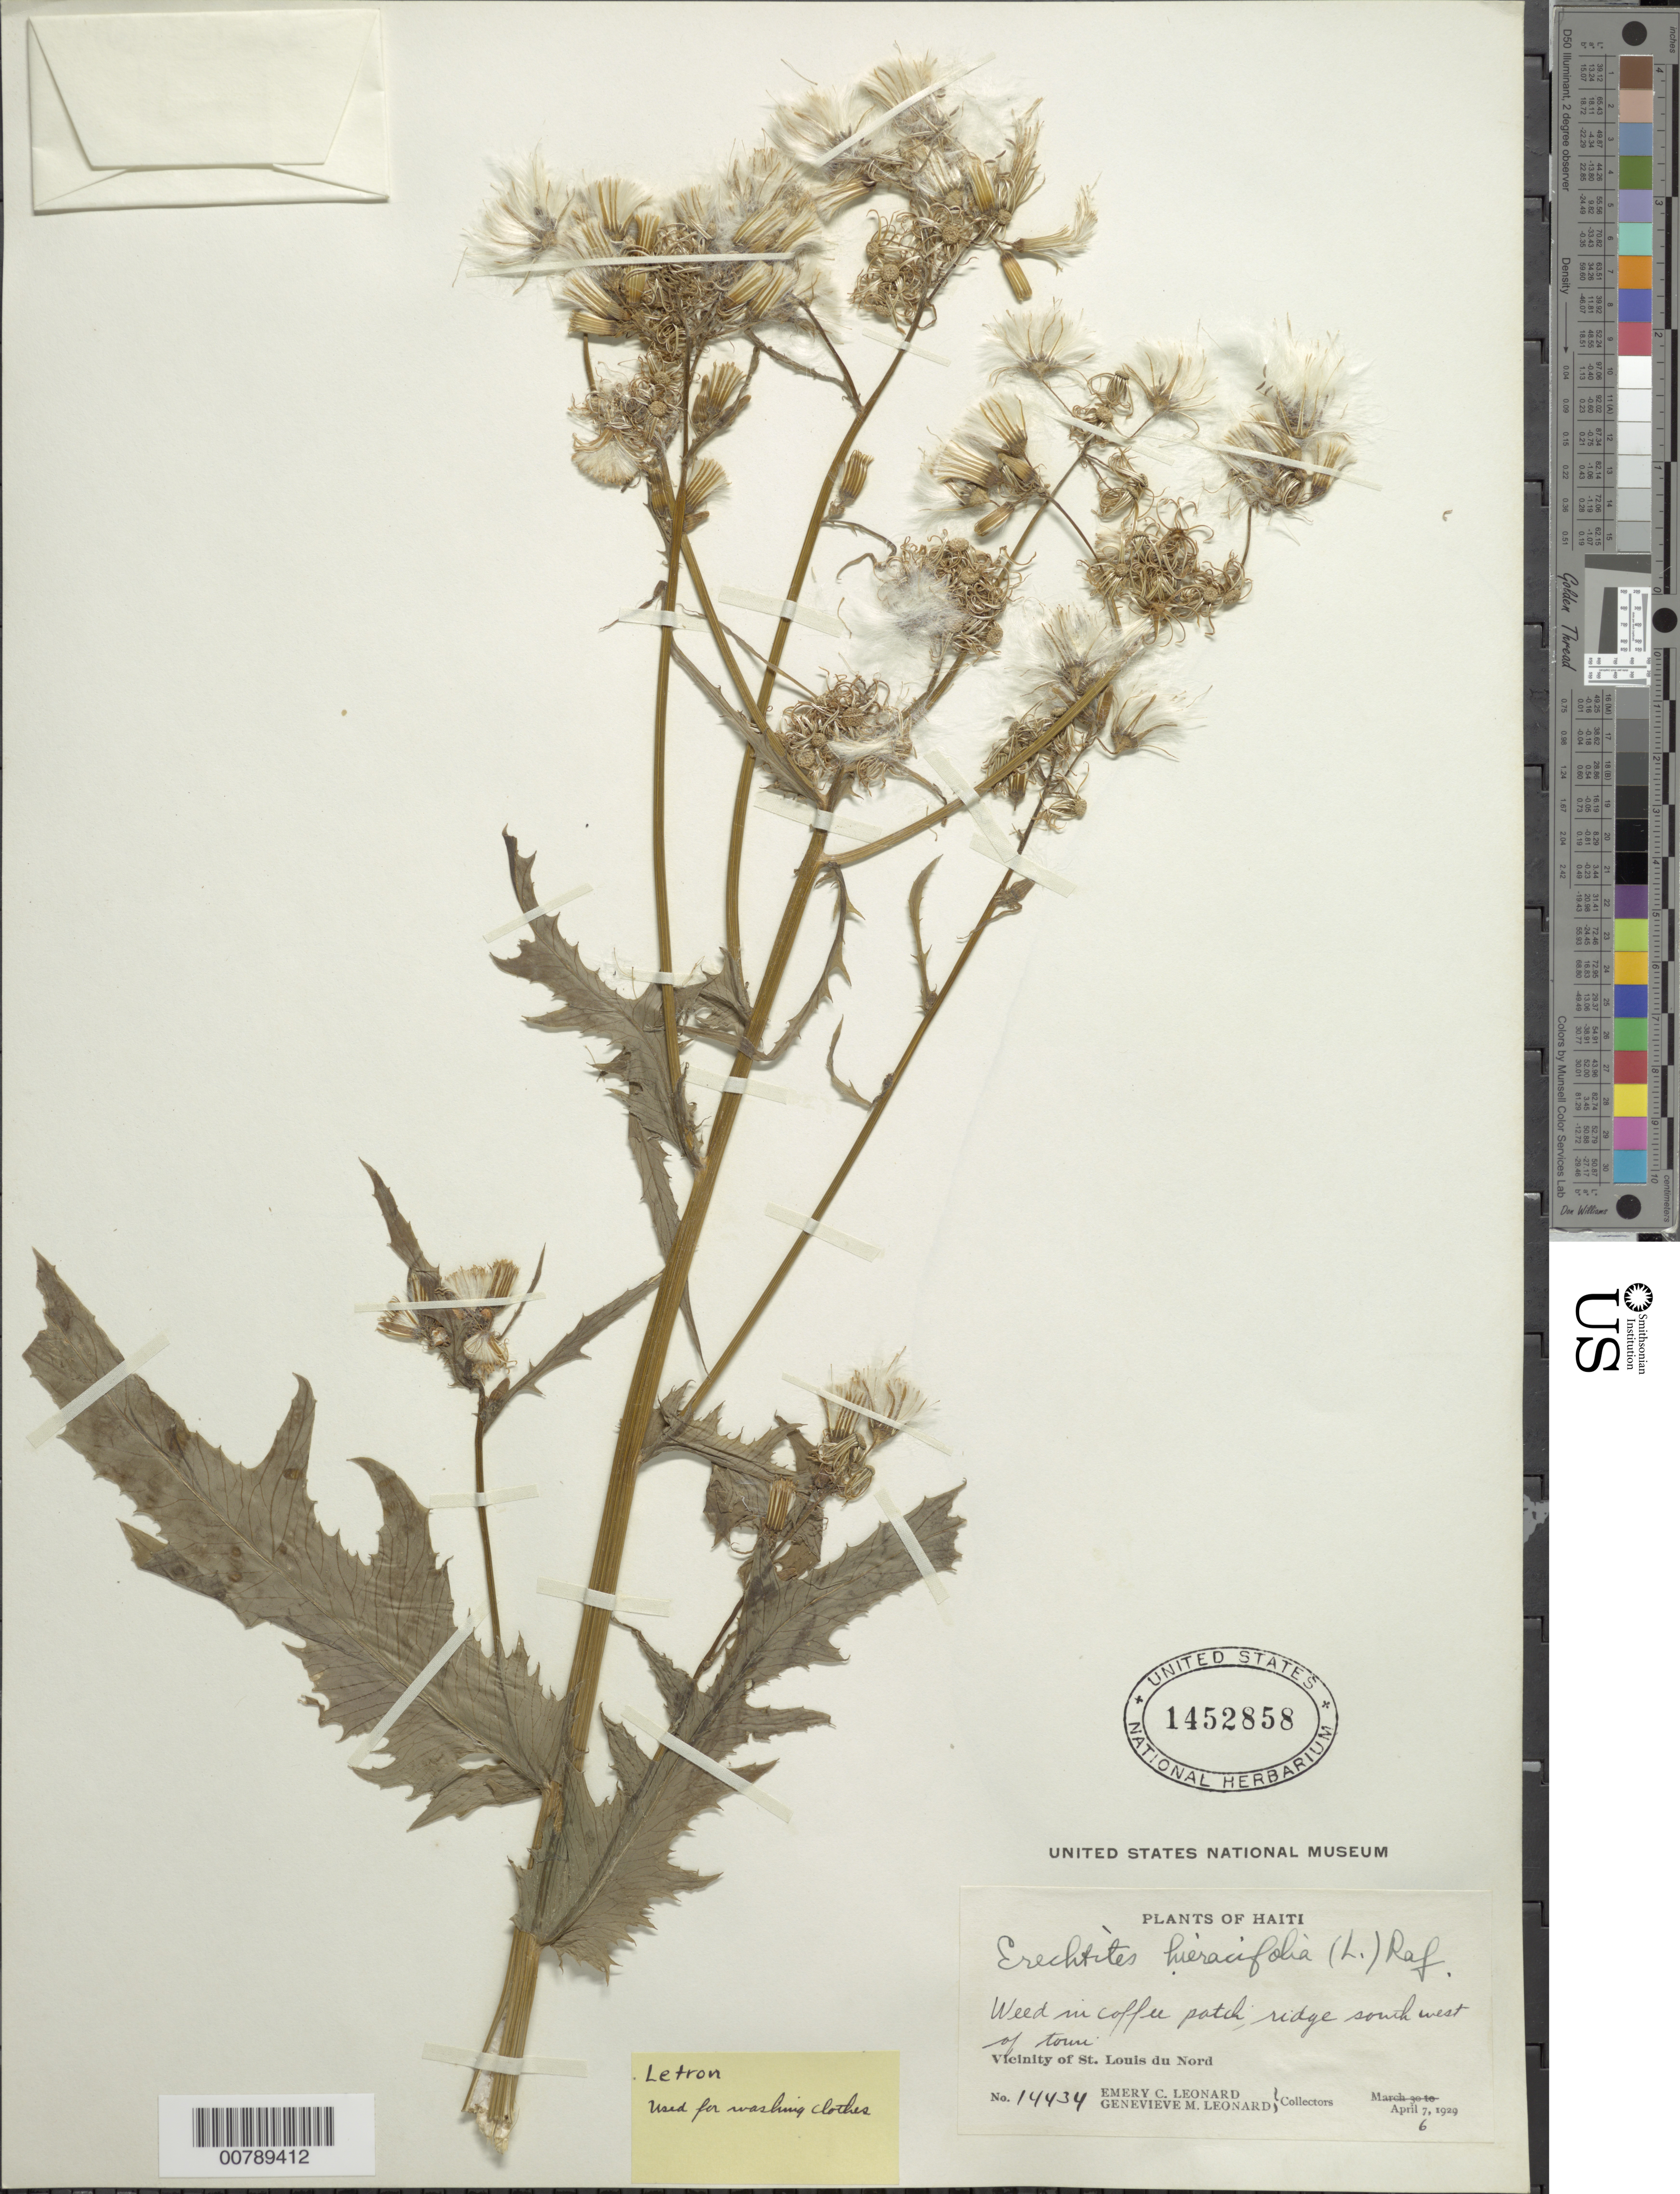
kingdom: Plantae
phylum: Tracheophyta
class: Magnoliopsida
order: Asterales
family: Asteraceae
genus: Erechtites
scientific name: Erechtites hieraciifolius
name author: (L.) Raf. ex DC.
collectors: E. C. Leonard & G. M. Leonard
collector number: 14434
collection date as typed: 06 Apr 1929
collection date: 1929-04-06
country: Haiti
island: Hispaniola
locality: Weed in coffee patch; ridge southwest of town. Vicinity of St. Louis du nord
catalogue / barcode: US 1452858